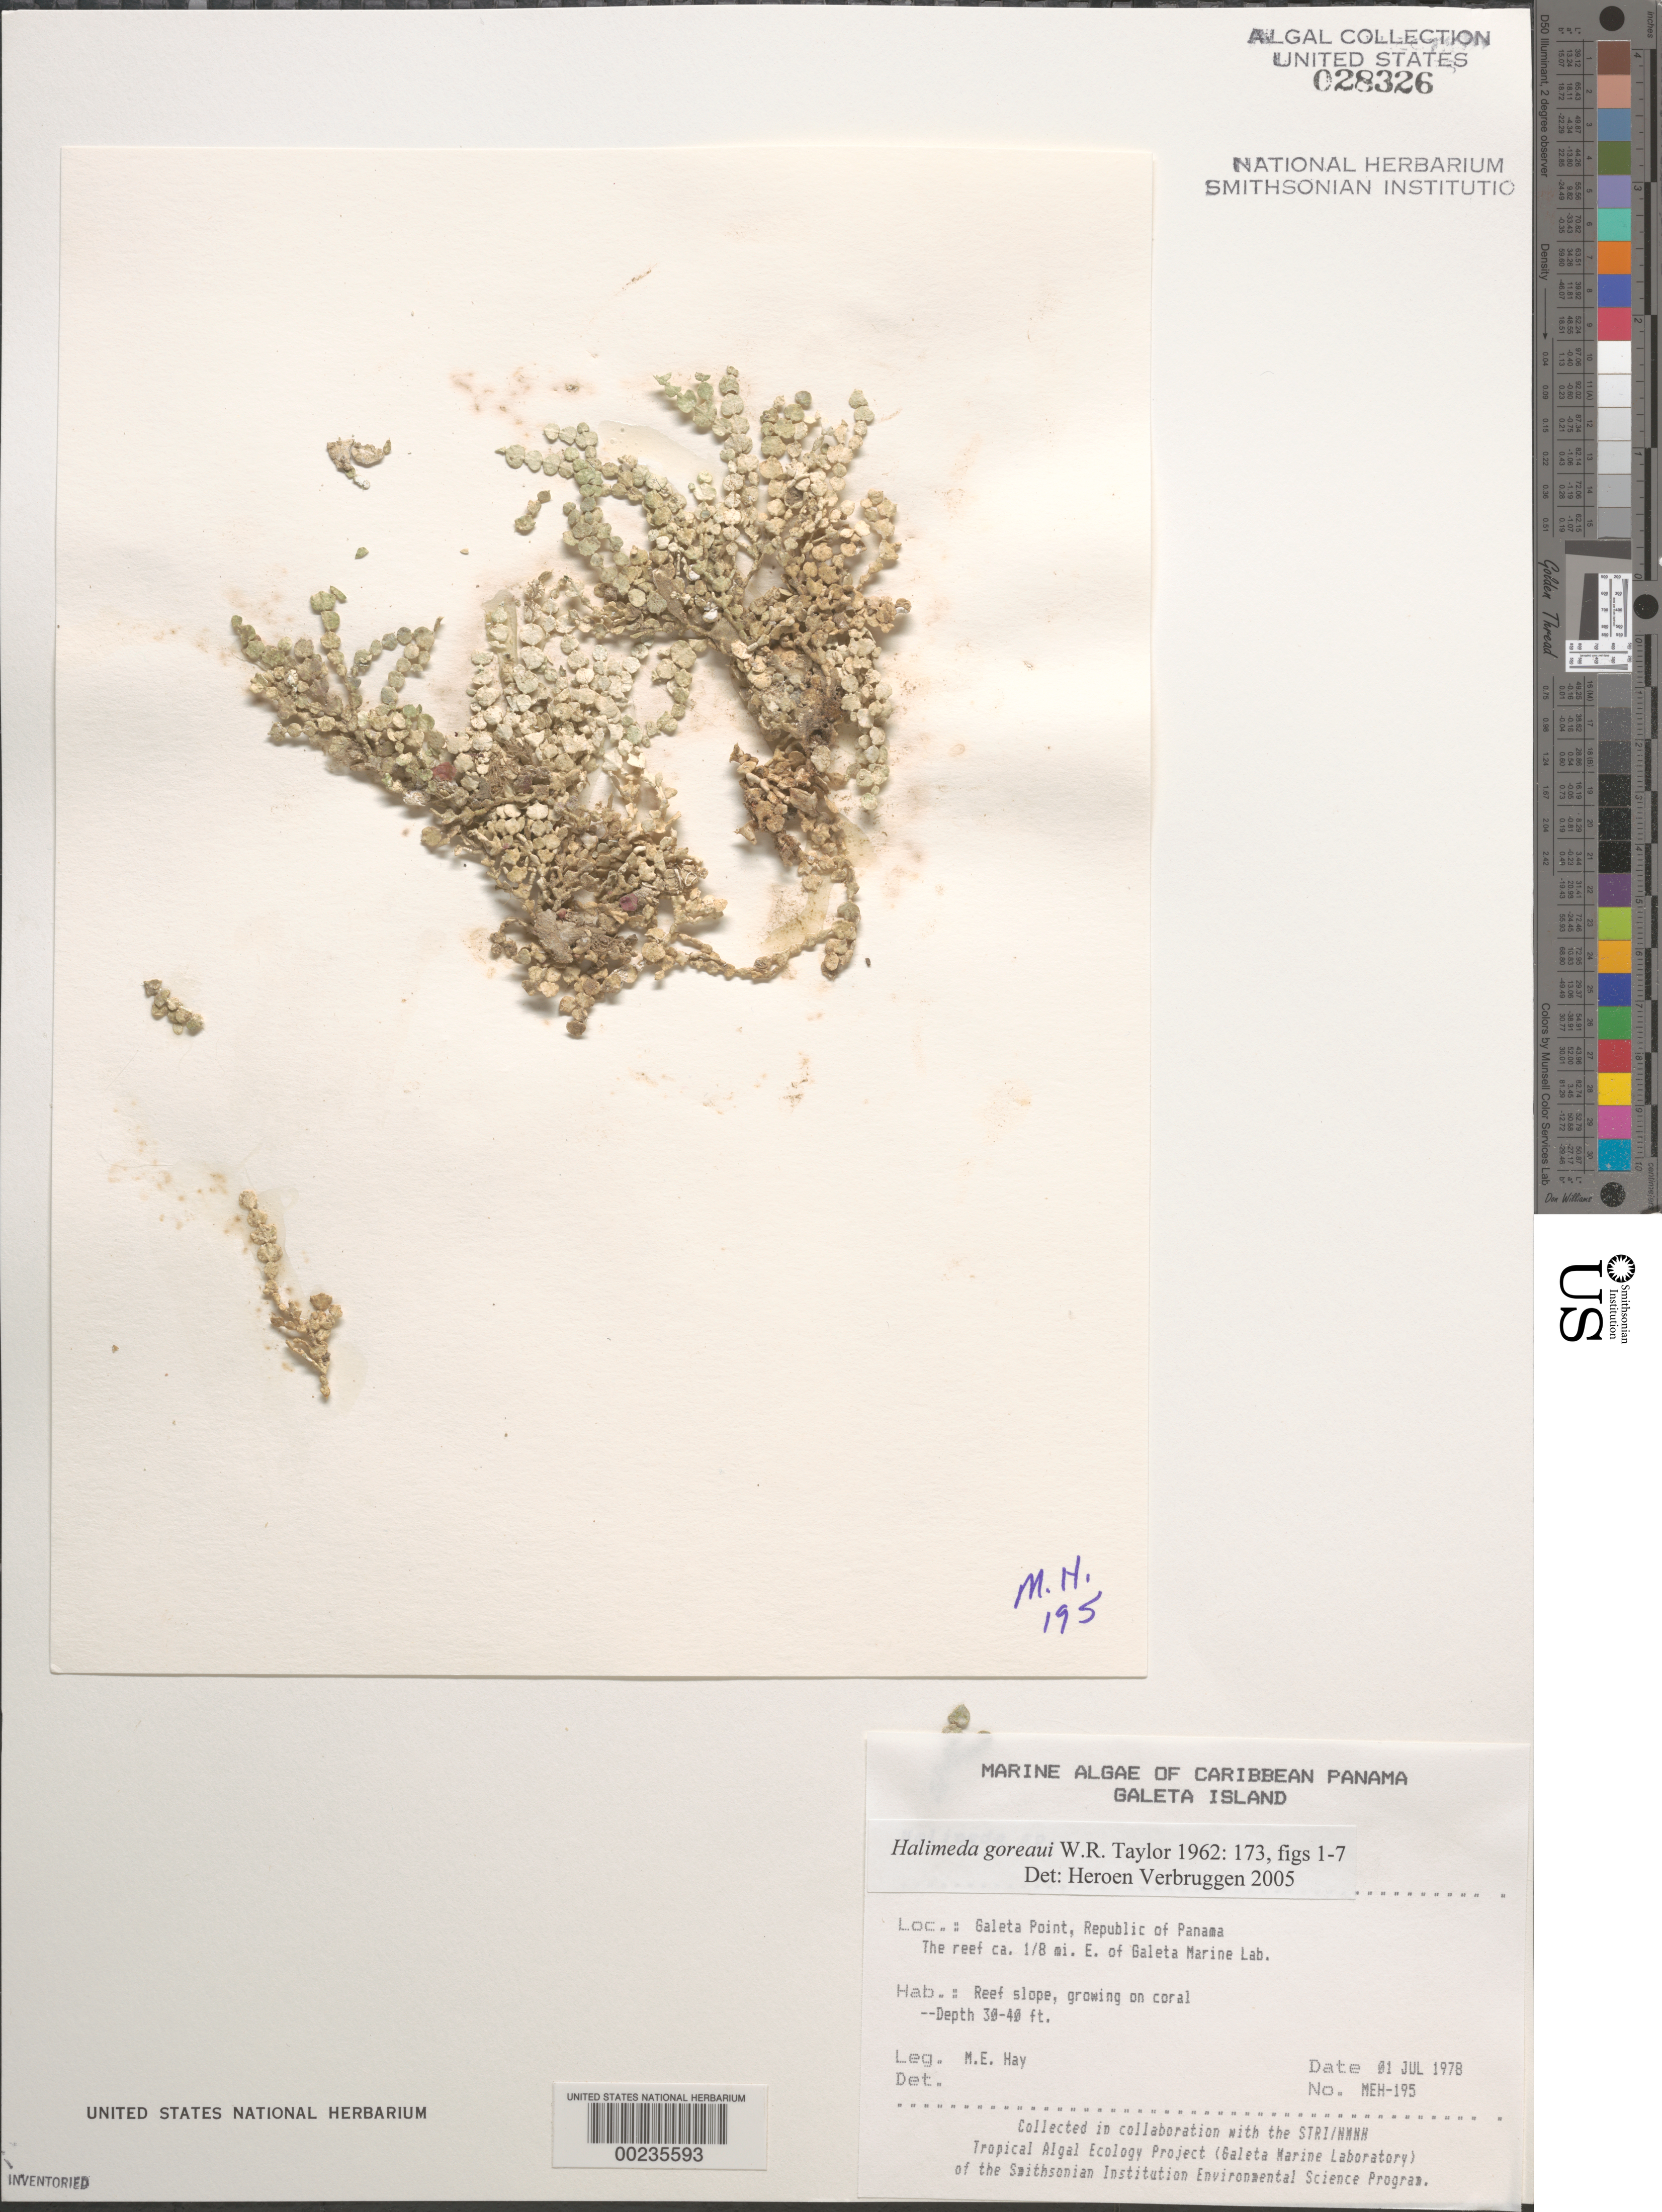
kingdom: Plantae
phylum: Chlorophyta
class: Ulvophyceae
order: Bryopsidales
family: Halimedaceae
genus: Halimeda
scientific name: Halimeda goreaui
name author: W.R. Taylor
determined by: Verbruggen, H.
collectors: M. E. Hay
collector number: MEH-195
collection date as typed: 01 Jul 1978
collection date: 1978-07-01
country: Panama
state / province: Colón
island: Galeta Island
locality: Galeta Point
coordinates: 9 24' 18" N, 79 51' 48.5" W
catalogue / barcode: US 28326